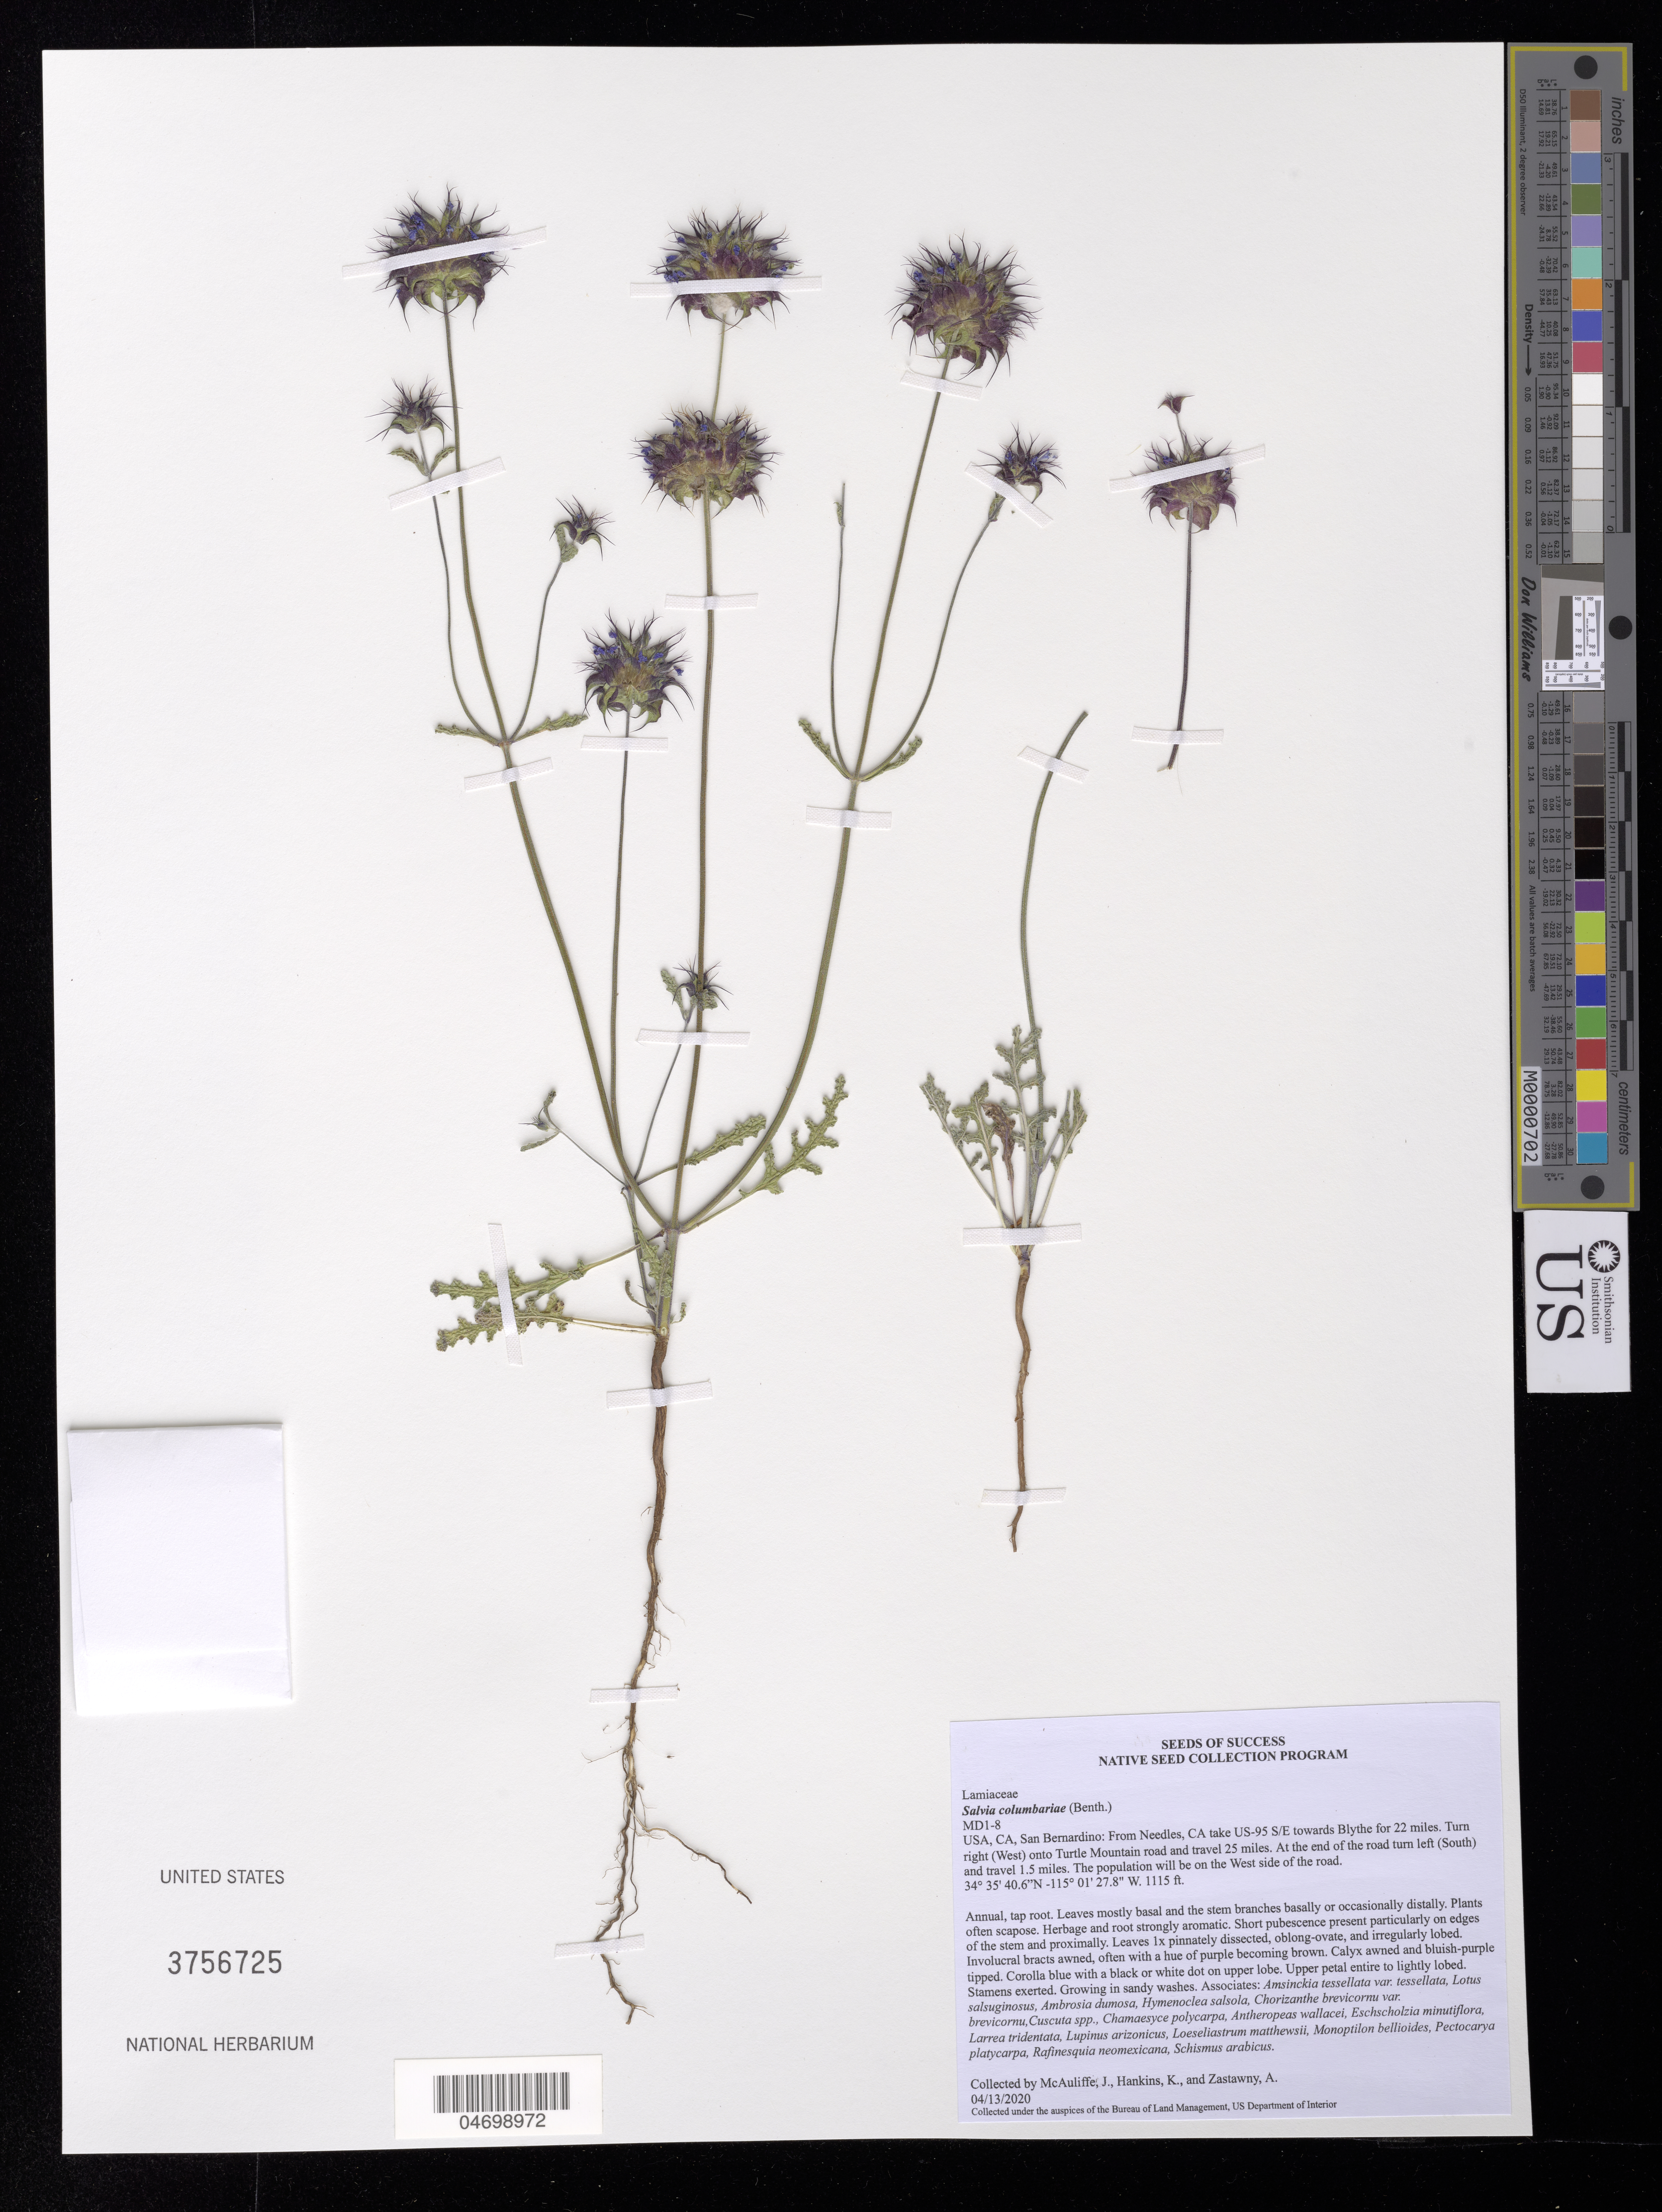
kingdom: Plantae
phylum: Tracheophyta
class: Magnoliopsida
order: Lamiales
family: Lamiaceae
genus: Salvia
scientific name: Salvia columbariae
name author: Benth.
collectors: J. McAuliffe, K. Hankins & A. Zastawny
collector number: MD1-8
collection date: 2020-04-13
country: United States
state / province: California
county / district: San Bernardino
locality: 25 mi. on Turtle Mtn Road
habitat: Sandy wahes. With Ambrosia dumosa, Cuscuta sp., Larrea tridentata, etc.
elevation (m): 340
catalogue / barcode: US 3756725